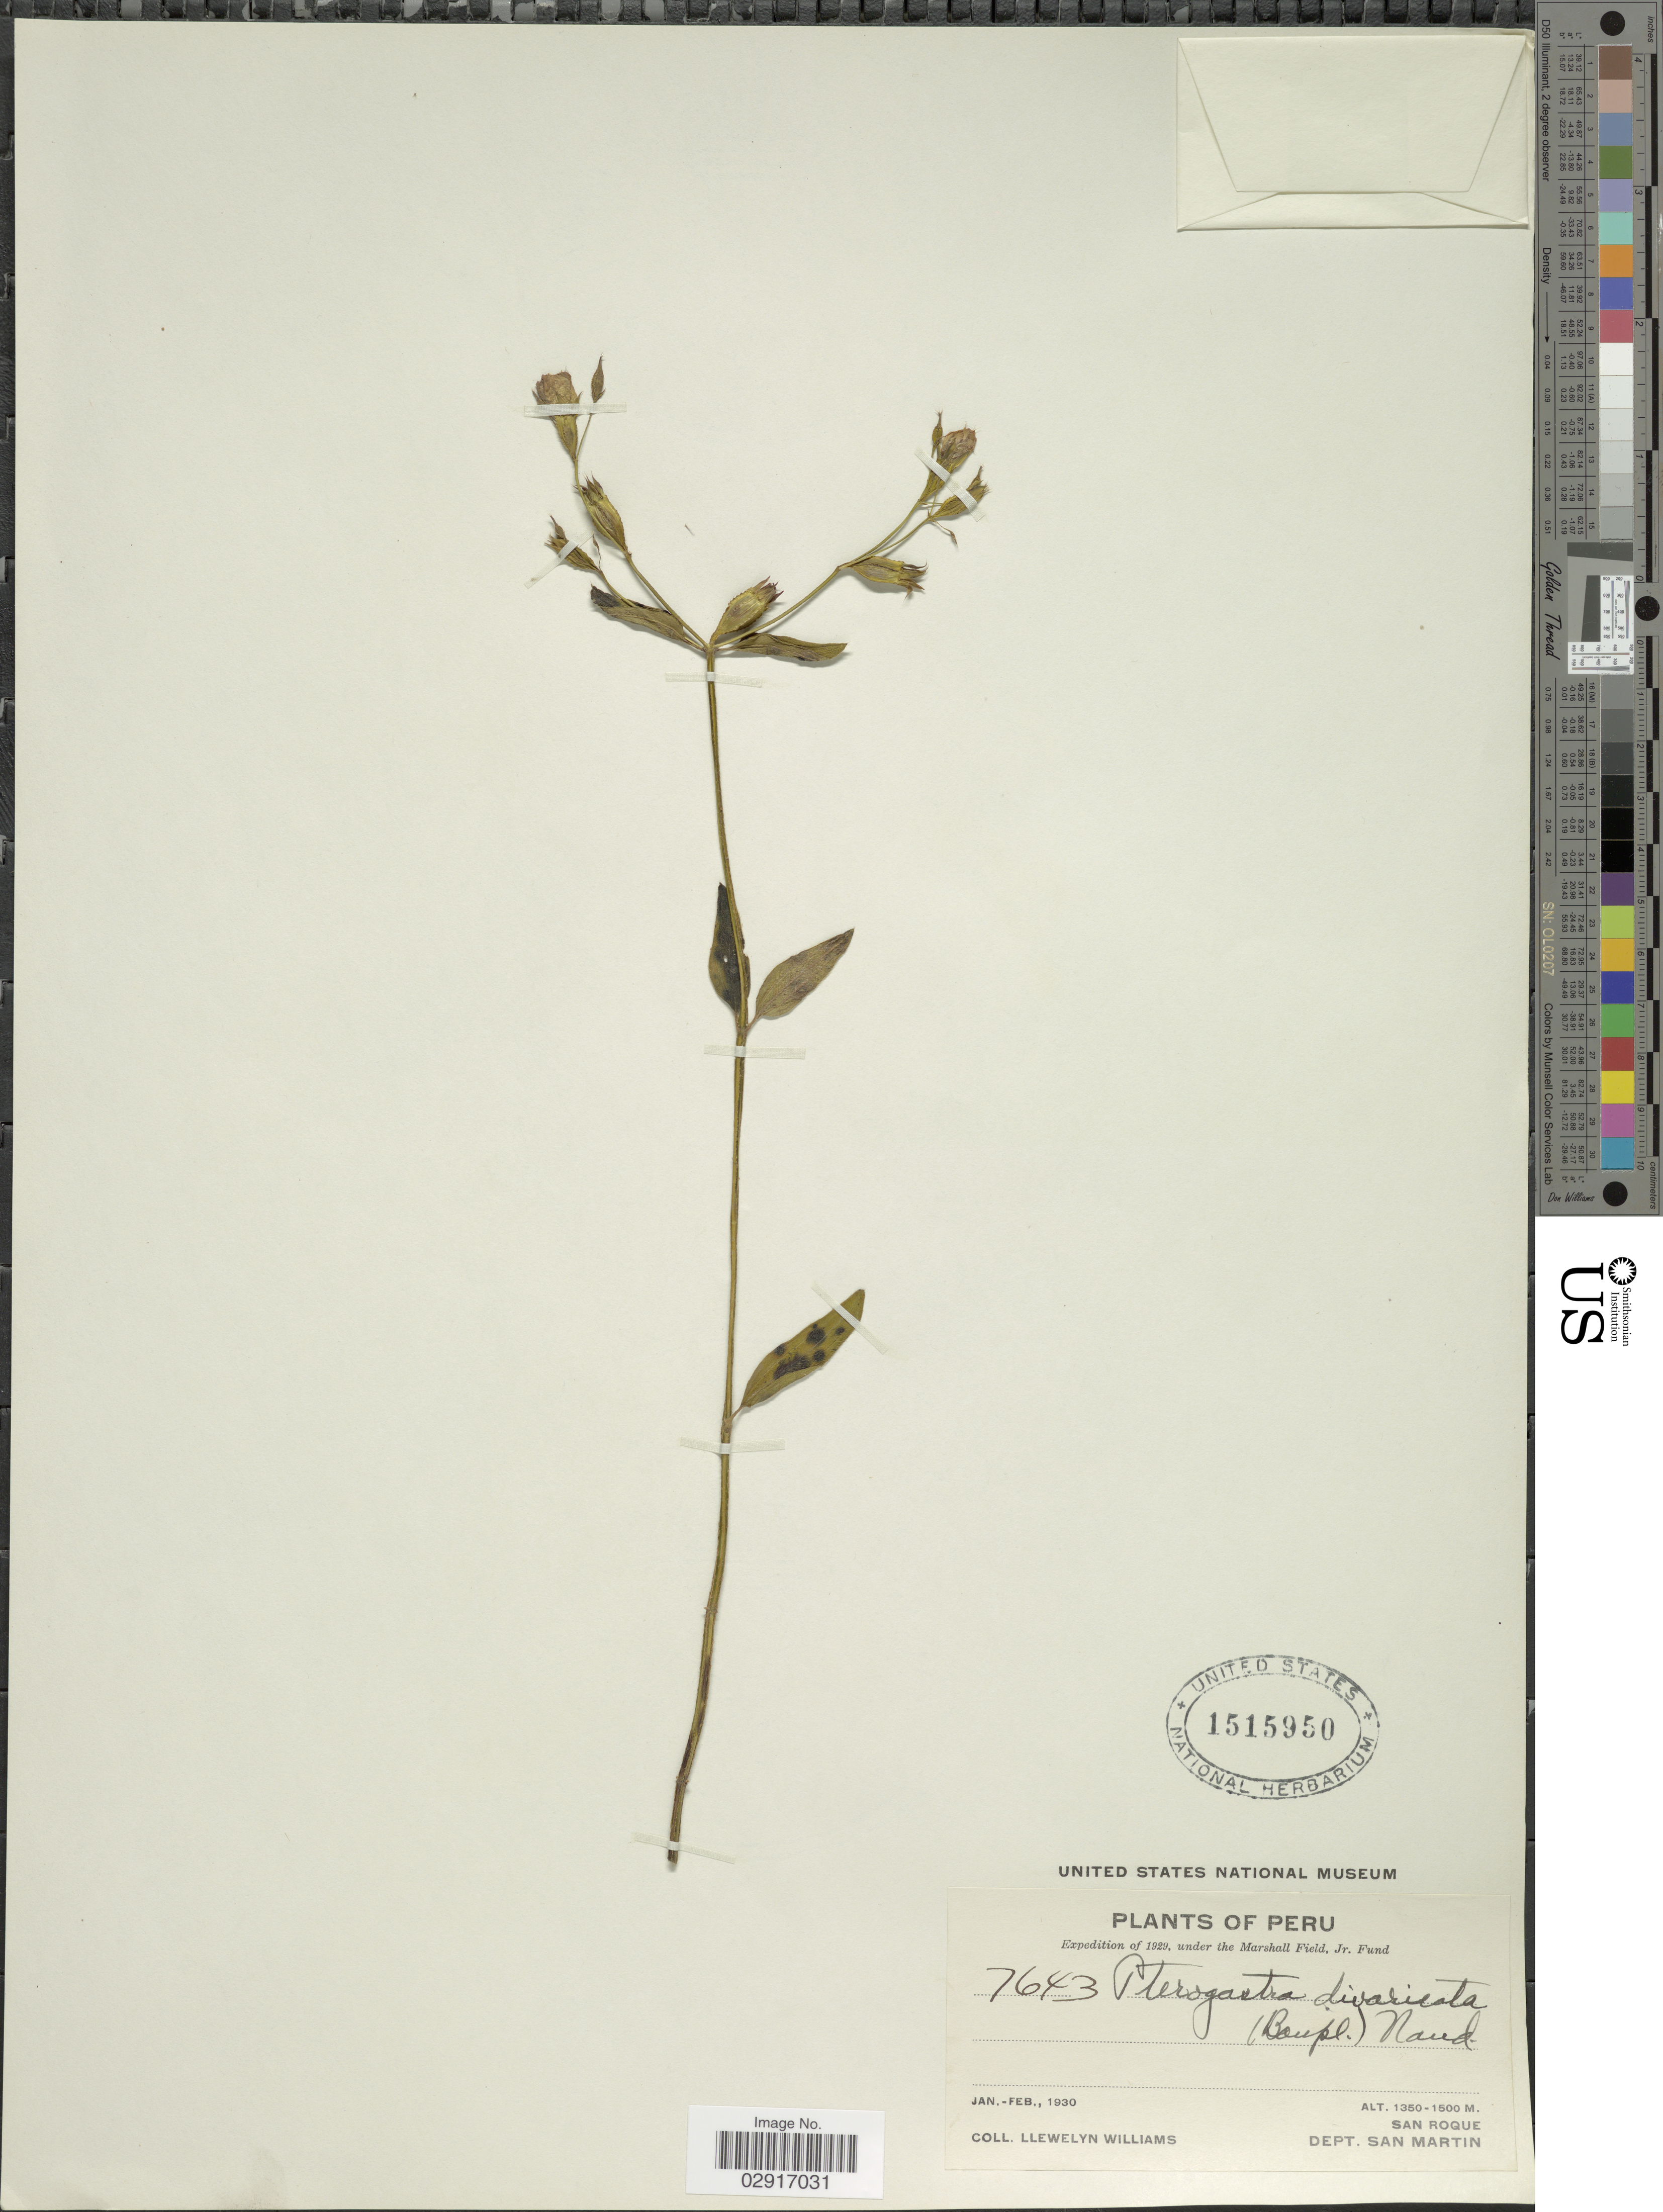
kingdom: Plantae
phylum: Tracheophyta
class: Magnoliopsida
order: Myrtales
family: Melastomataceae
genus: Pterogastra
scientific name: Pterogastra divaricata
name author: (Bonpl.) Naudin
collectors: Ll. Williams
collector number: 7643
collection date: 1930-01/1930-02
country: Peru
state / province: San Martín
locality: San Roque. Dept. San Martin.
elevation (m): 1350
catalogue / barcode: US 1515950